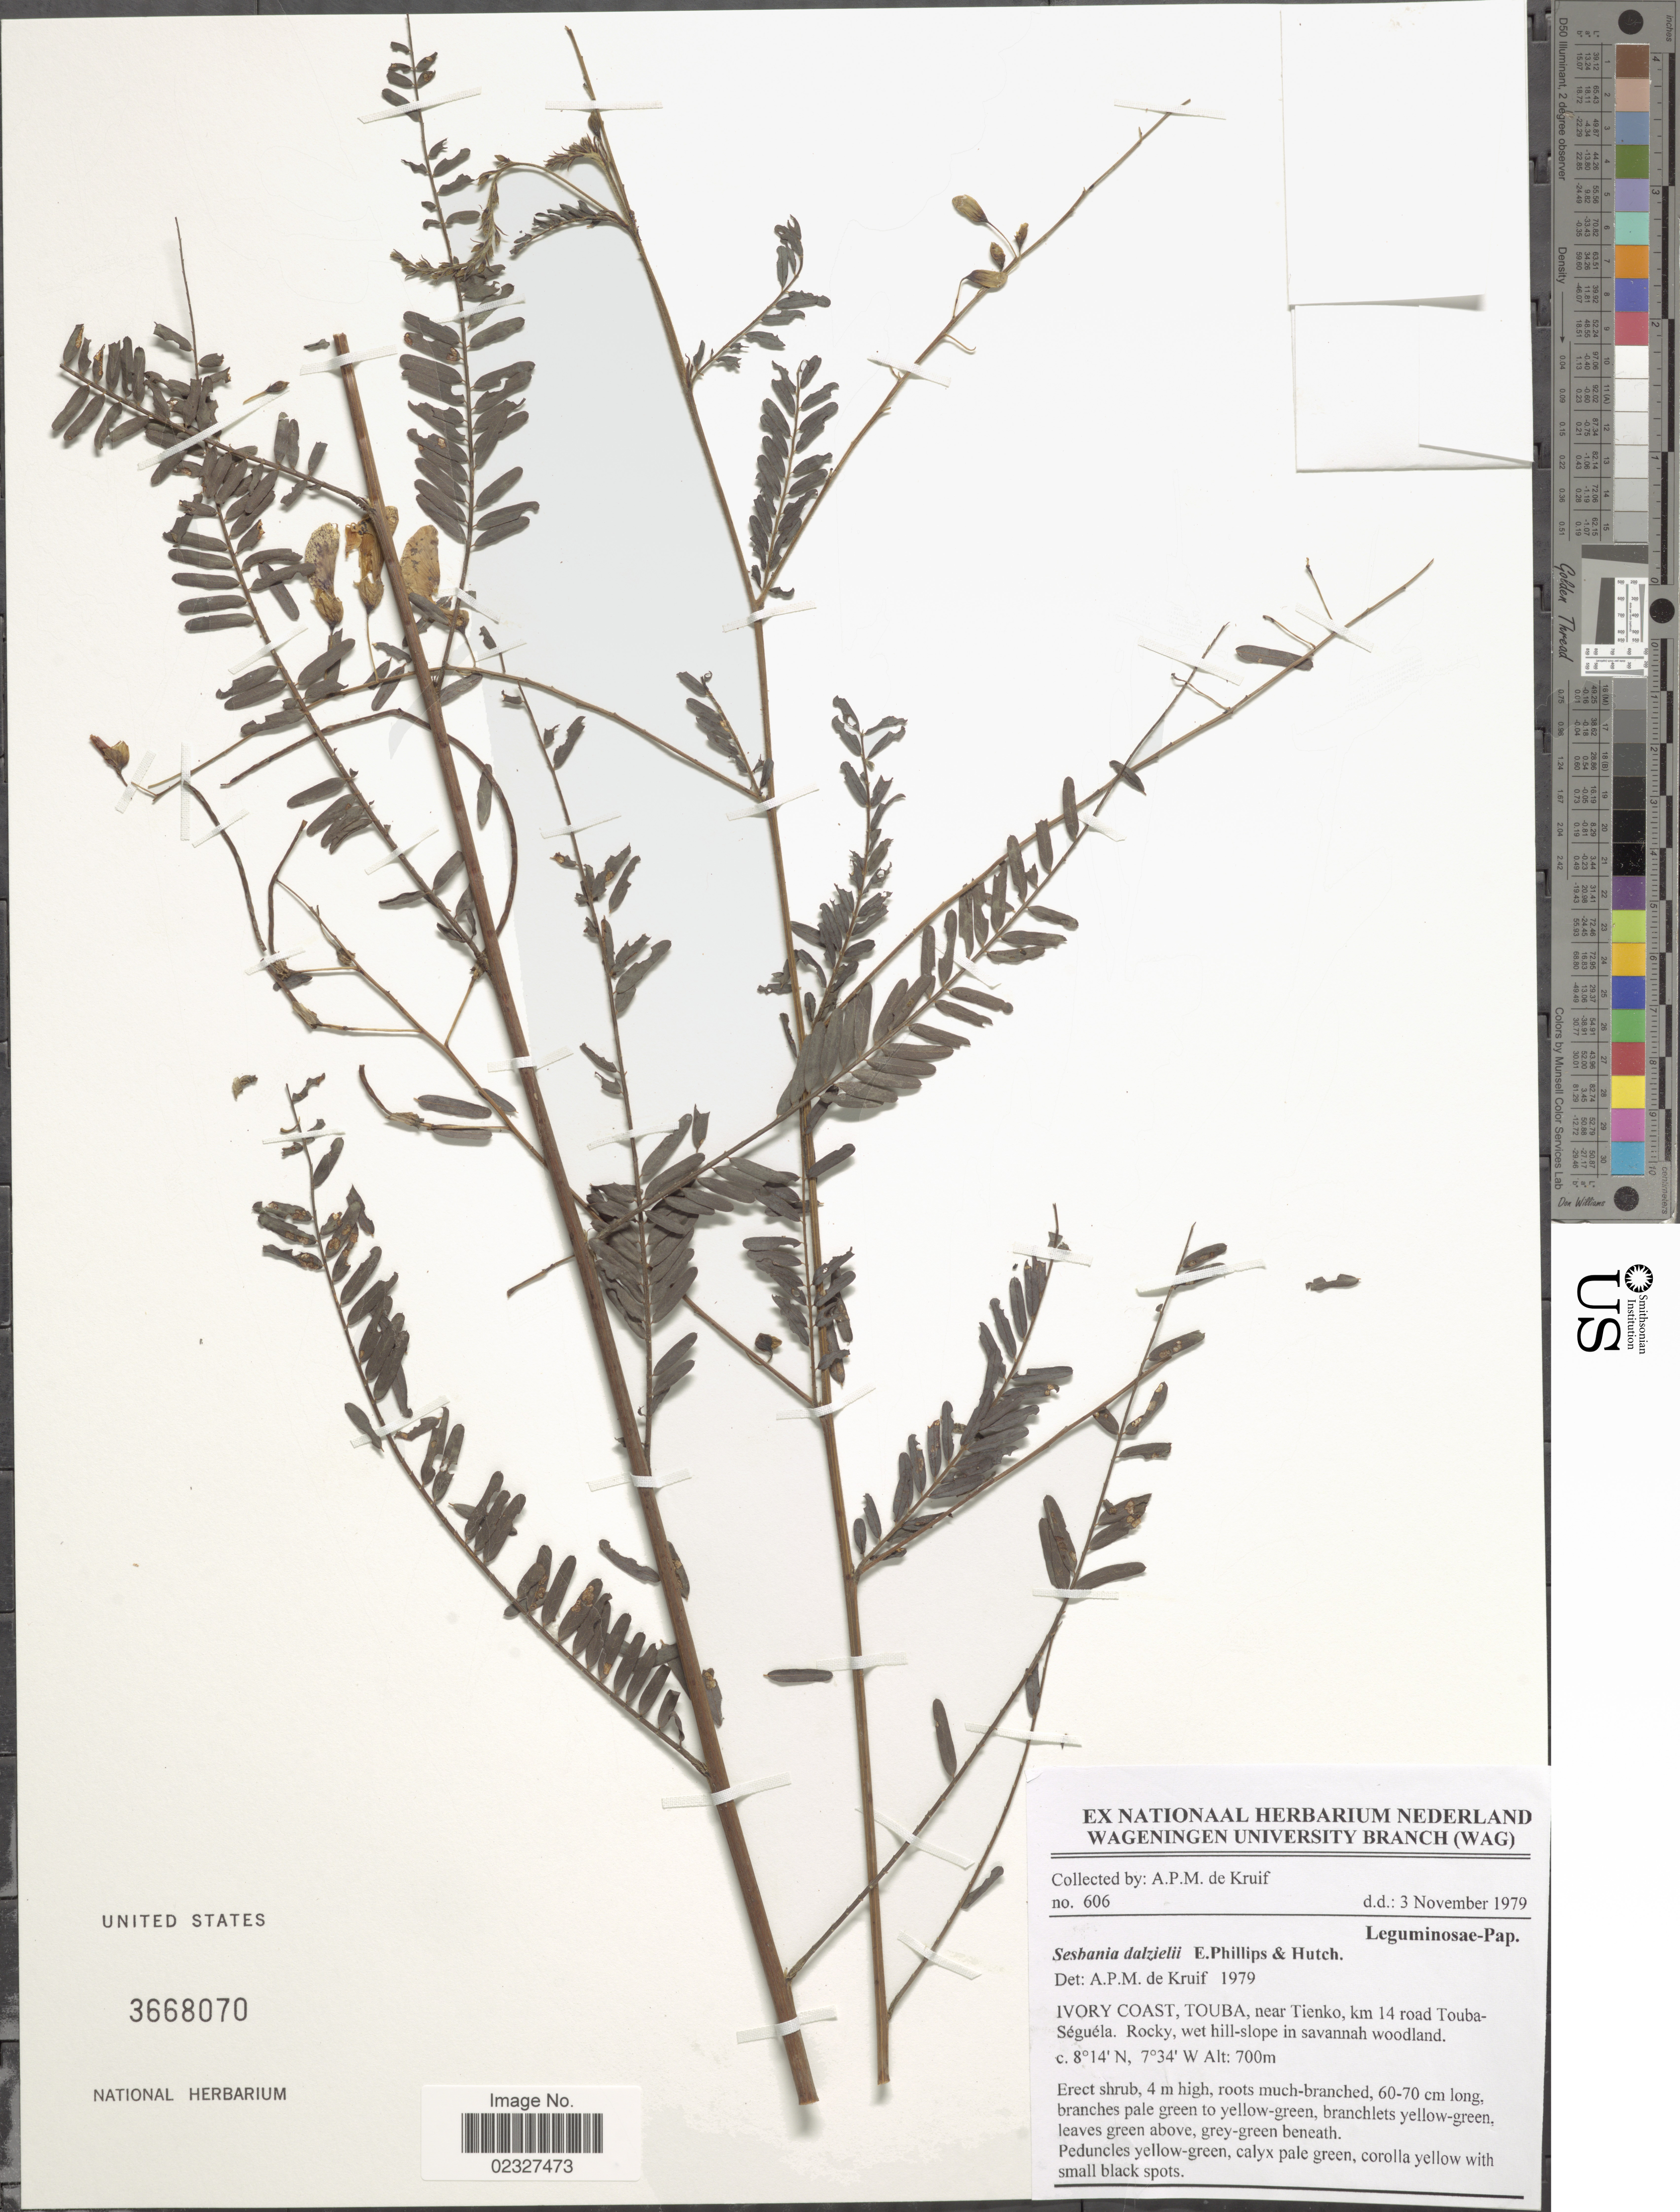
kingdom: Plantae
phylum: Tracheophyta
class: Magnoliopsida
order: Fabales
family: Fabaceae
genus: Sesbania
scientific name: Sesbania dalzielii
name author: E. Phillips & Hutch.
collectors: A. P. de Kruif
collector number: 606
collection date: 1979-11-03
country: Ivory Coast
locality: Touba, near Tienko, km 14 road Touba-Seguela, rocky, wet hill-slope in savannah woodland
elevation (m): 700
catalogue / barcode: US 3668070